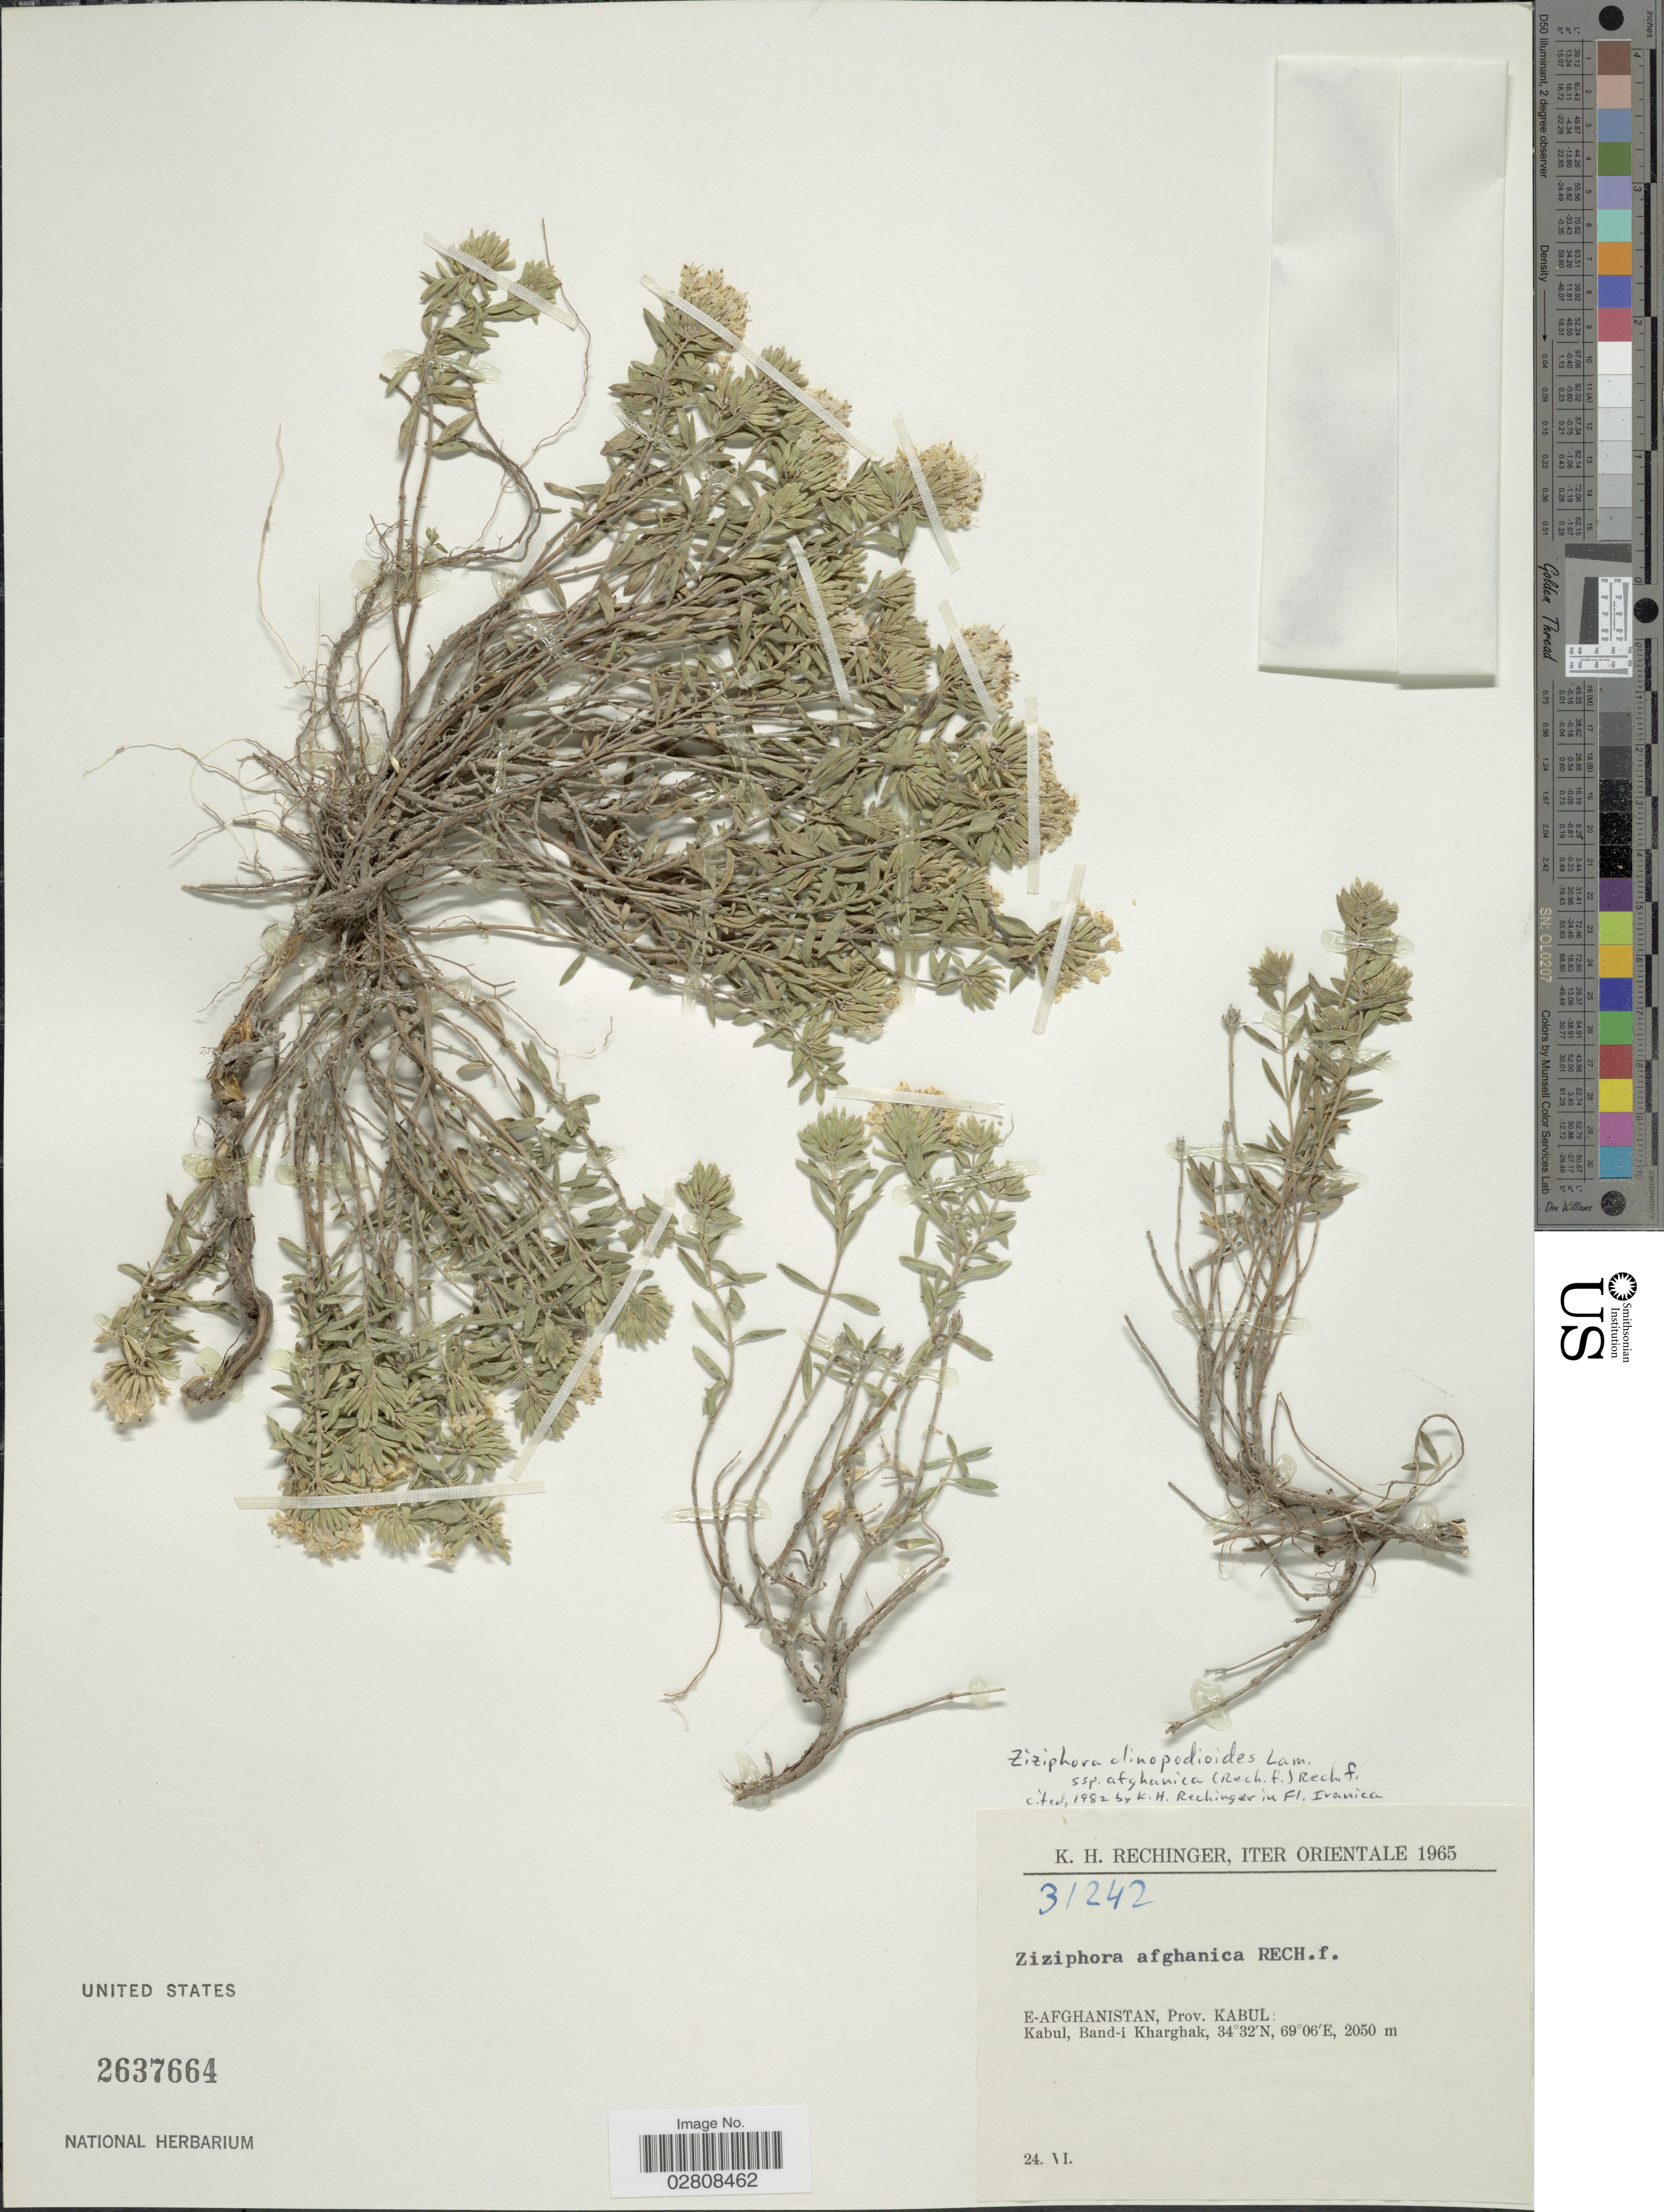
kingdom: Plantae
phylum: Tracheophyta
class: Magnoliopsida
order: Lamiales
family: Lamiaceae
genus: Ziziphora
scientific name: Ziziphora clinopodioides subsp. afghanica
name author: Lam.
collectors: K. H. Rechinger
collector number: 31242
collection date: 1965-06-24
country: Afghanistan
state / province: Kabul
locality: Orientale. E-Afghanistan: Kabul, Band-i Kharghak.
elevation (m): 2050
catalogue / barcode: US 2637664